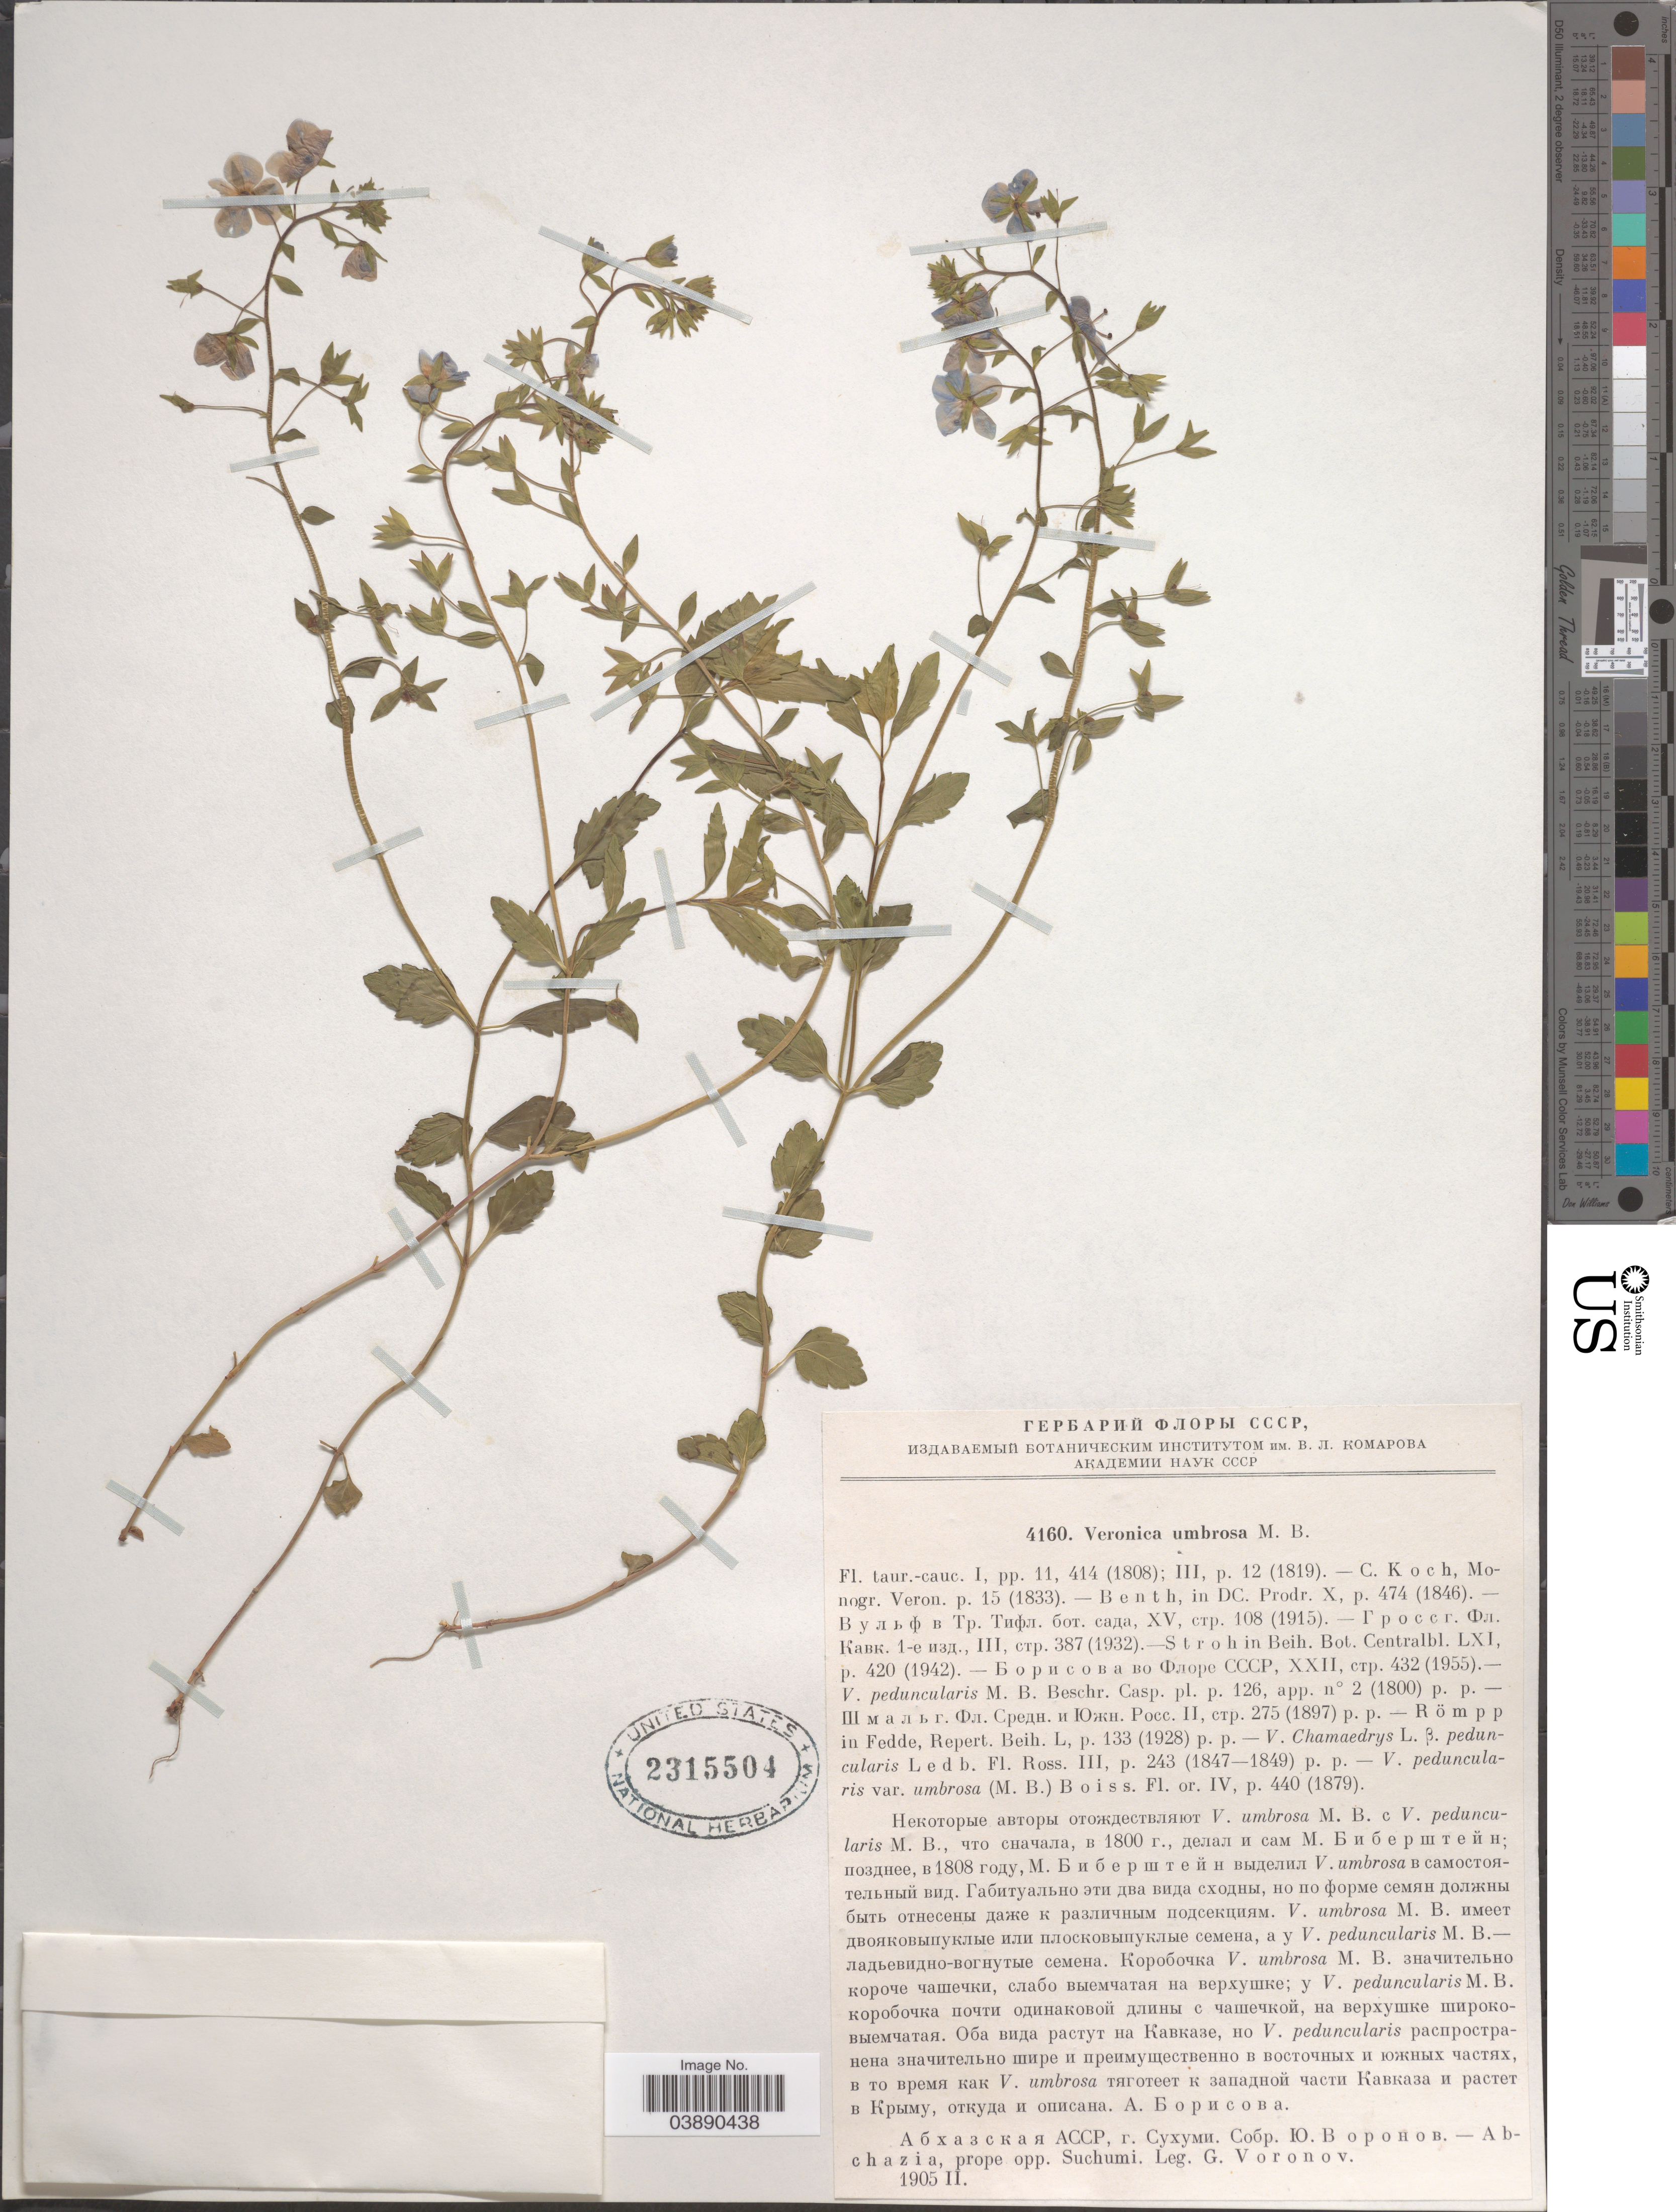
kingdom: Plantae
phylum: Tracheophyta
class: Magnoliopsida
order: Lamiales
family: Plantaginaceae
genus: Veronica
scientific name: Veronica umbrosa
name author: M. Bieb.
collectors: G. Voronov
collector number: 4160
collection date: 1905-02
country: Georgia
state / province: Abkhazia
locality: Abchazia, prope opp. Suchumi.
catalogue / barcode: US 2315504